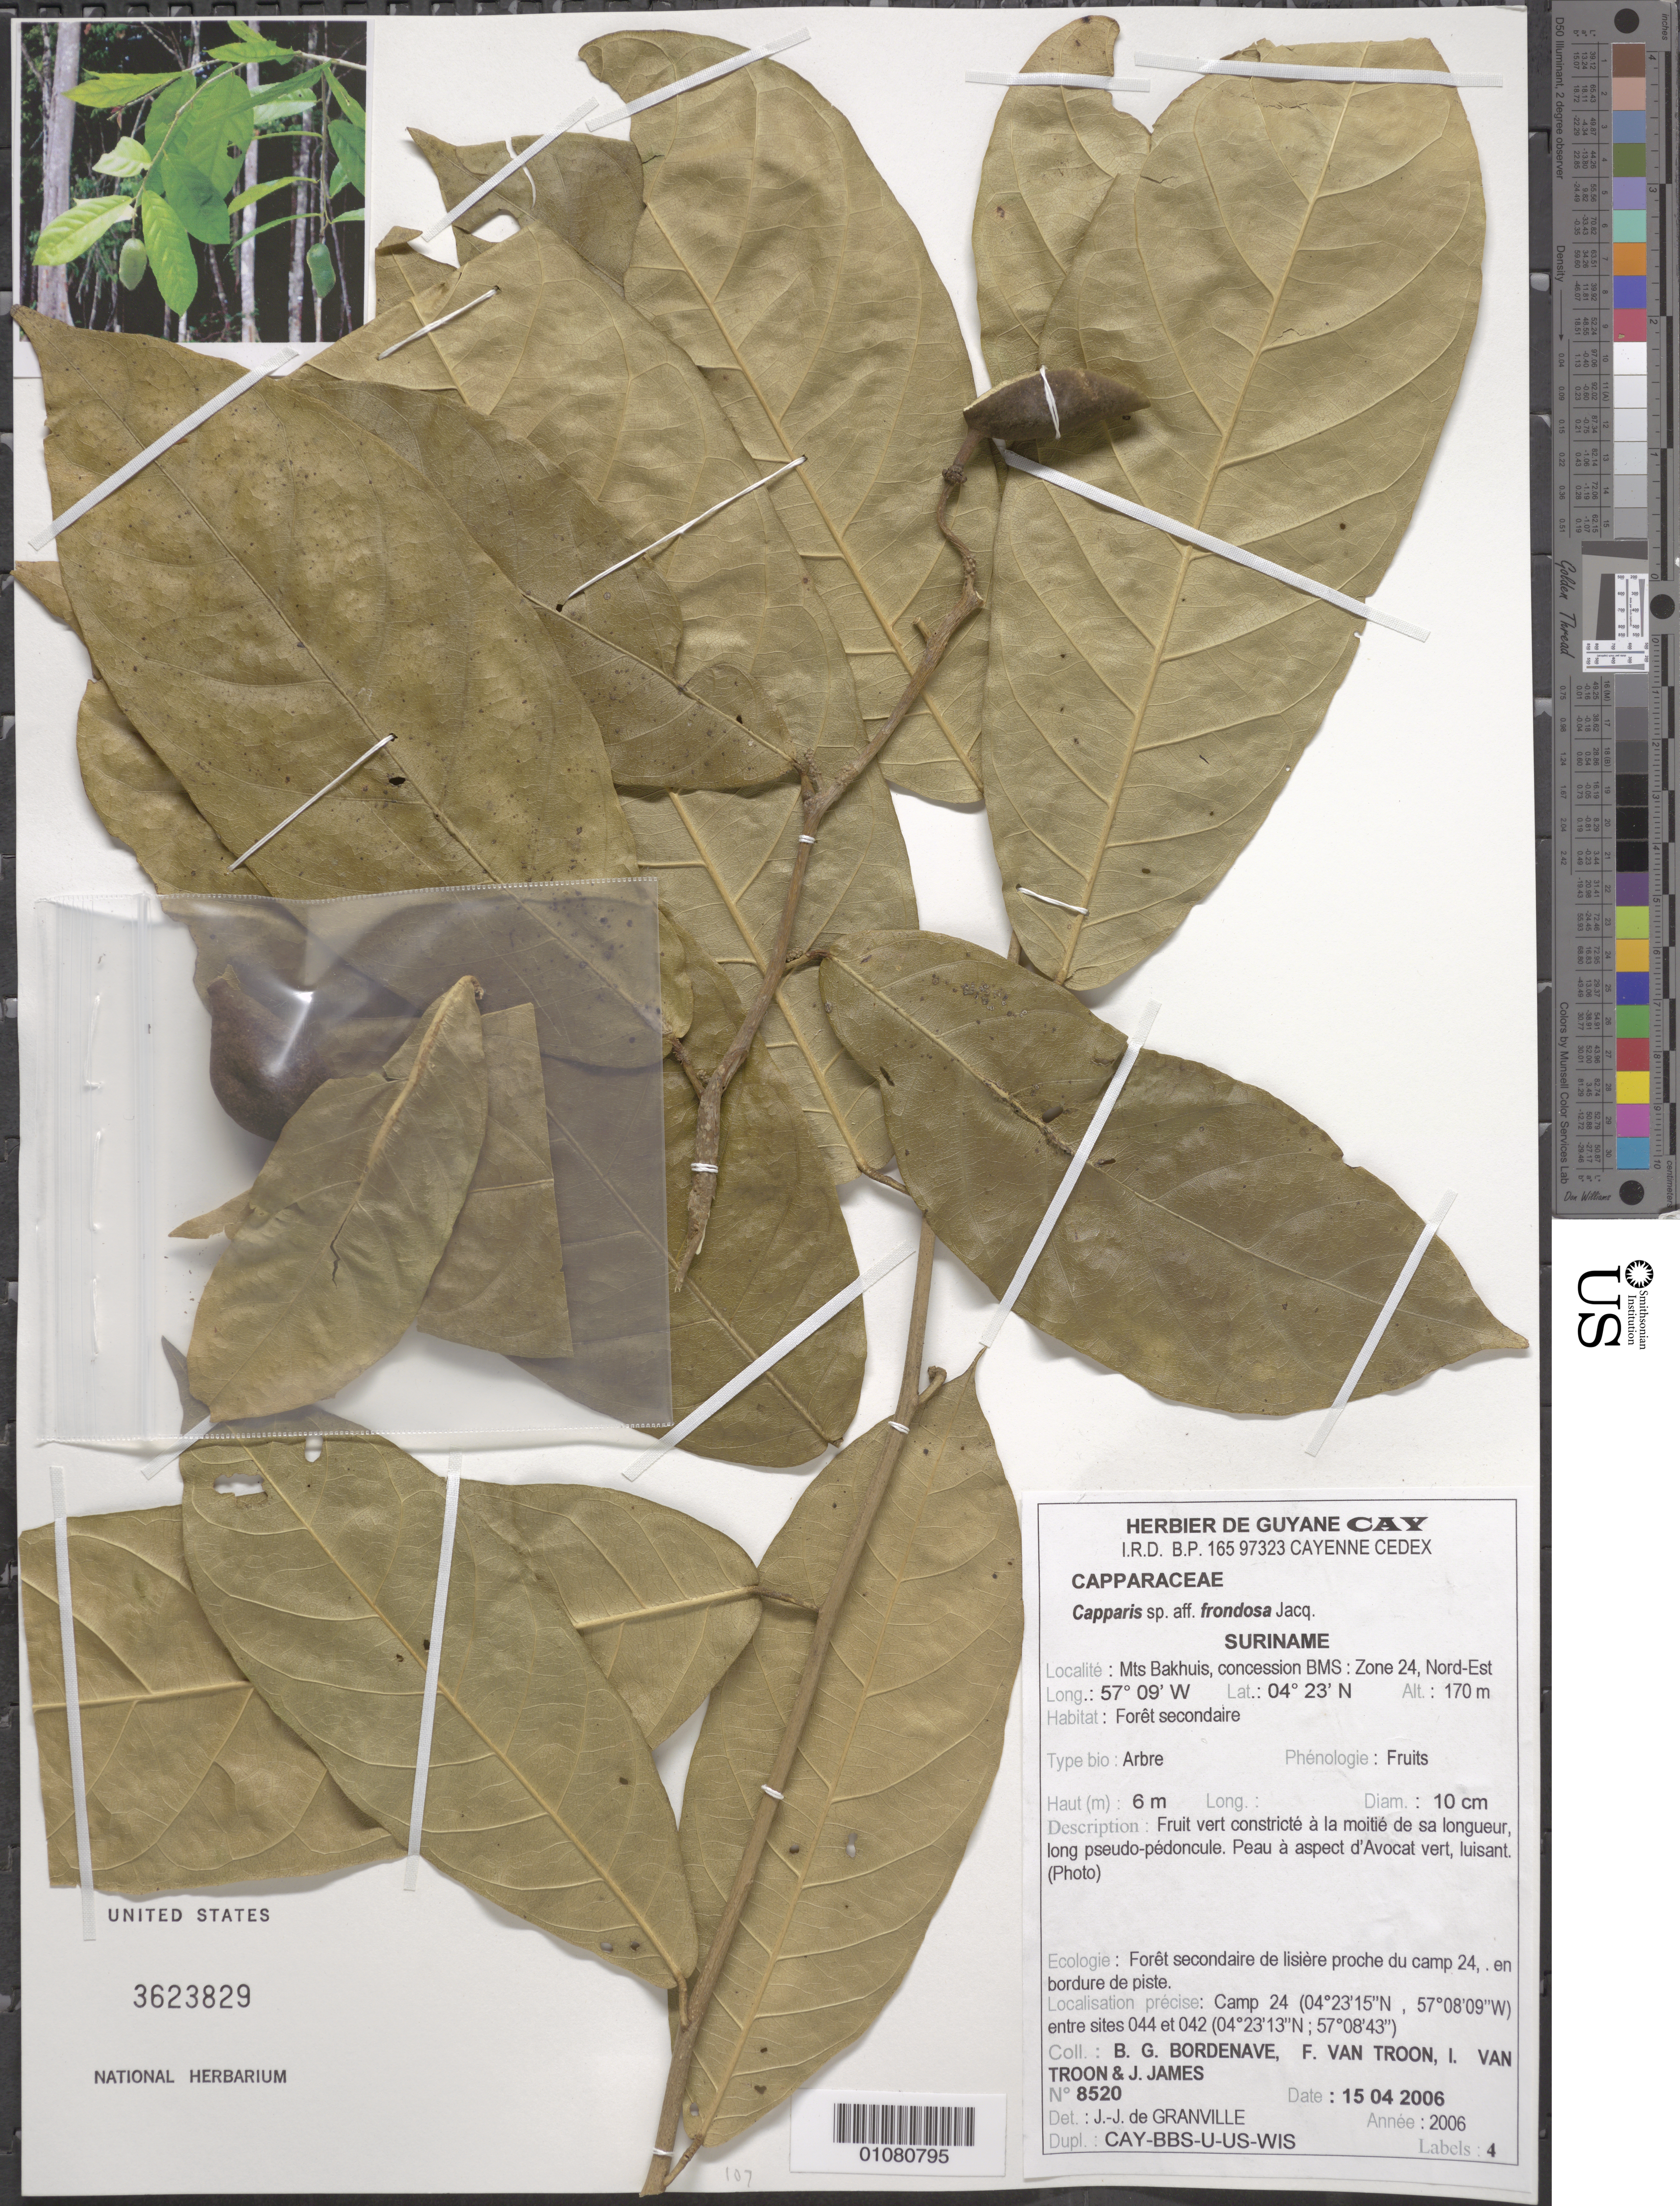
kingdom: Plantae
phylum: Tracheophyta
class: Magnoliopsida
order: Brassicales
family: Capparaceae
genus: Capparis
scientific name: Capparis frondosa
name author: Jacq.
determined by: Granville, J. J. de, (CAY), Institut de Recherche pour le Developpement (IRD) (FRENCH GUIANA)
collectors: B. Bordenave, F. Troon, I. van Troon & J. James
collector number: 8520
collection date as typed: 15-Apr-06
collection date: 2006-04-15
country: Suriname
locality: Montages Bakhuis, concession BMS: Zone 24, Nort-Est.; Camp 24 (4º23'15"N; 57º8;9:W) entre sites 44 et 42 (4°23'13”N; 57°8'43”W)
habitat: Foret secondaire de lisiere proche du camp 24, en bordure de piste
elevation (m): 170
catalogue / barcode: US 3623829